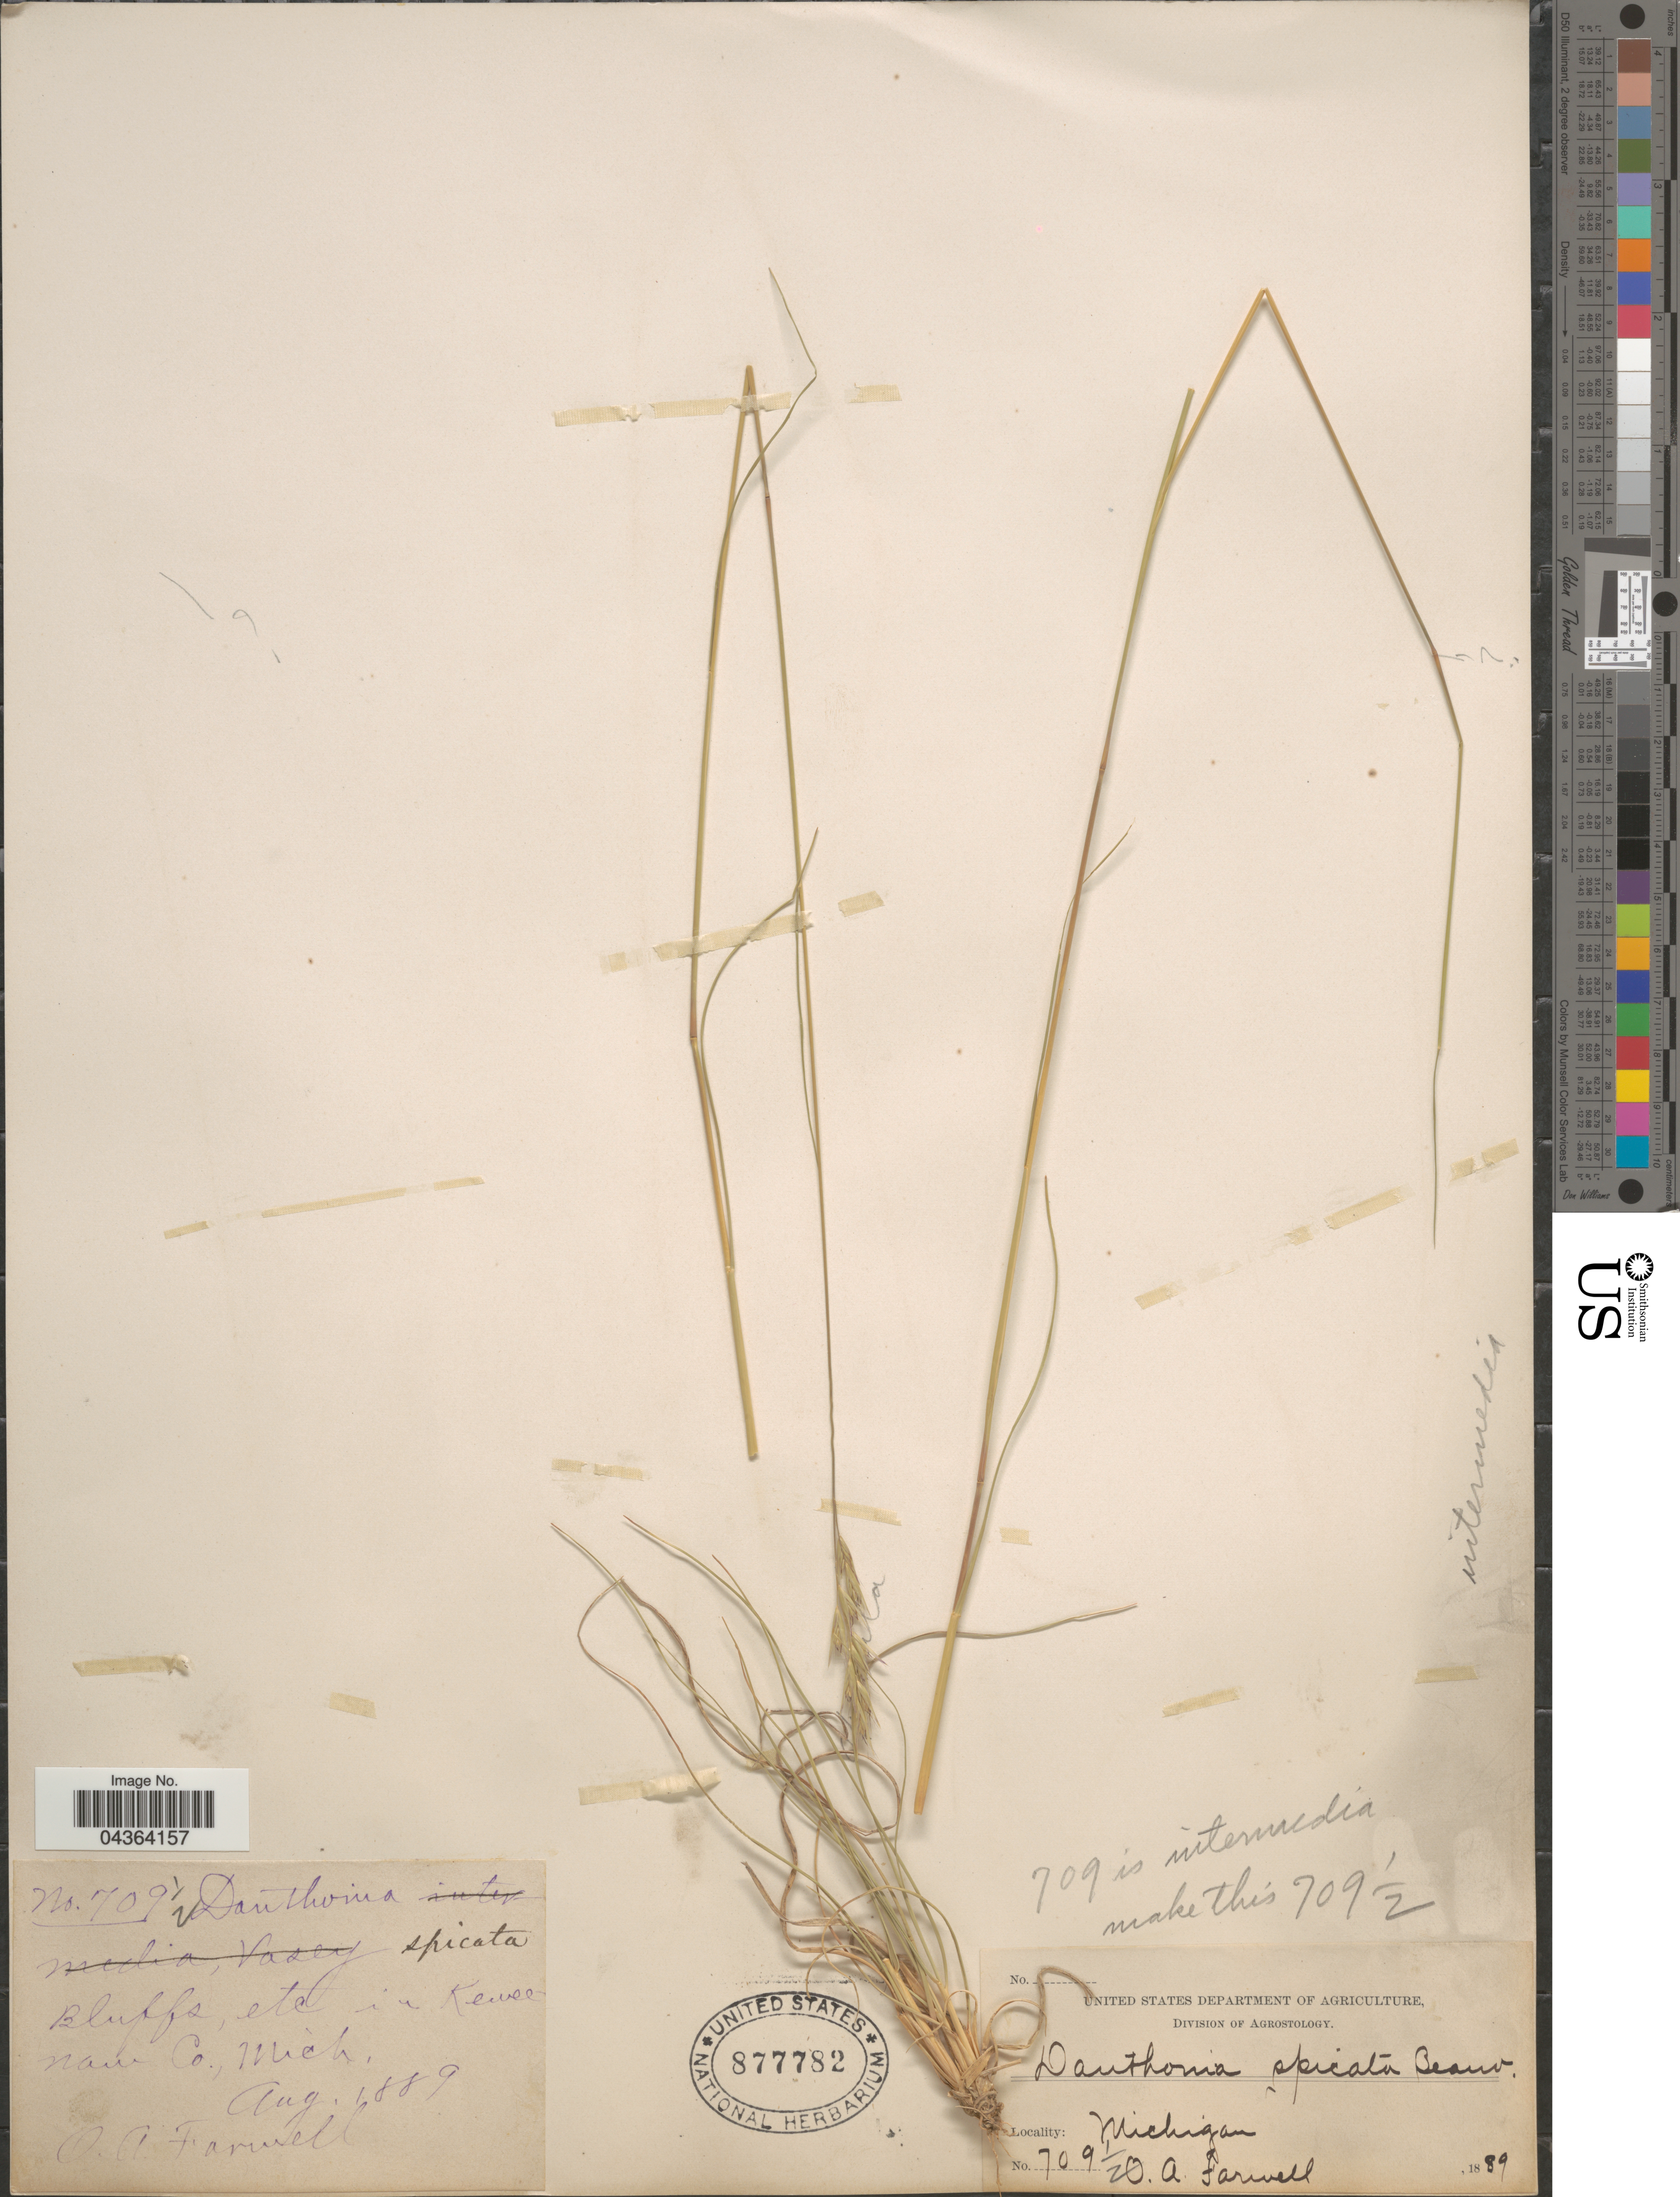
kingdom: Plantae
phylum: Tracheophyta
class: Liliopsida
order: Poales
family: Poaceae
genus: Danthonia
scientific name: Danthonia spicata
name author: (L.) P. Beauv. ex Roem. & Schult.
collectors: O. Farwell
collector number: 709½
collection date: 1889-08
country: United States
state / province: Michigan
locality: Bluffs, etc in Keweenaw Co.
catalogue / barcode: US 877782